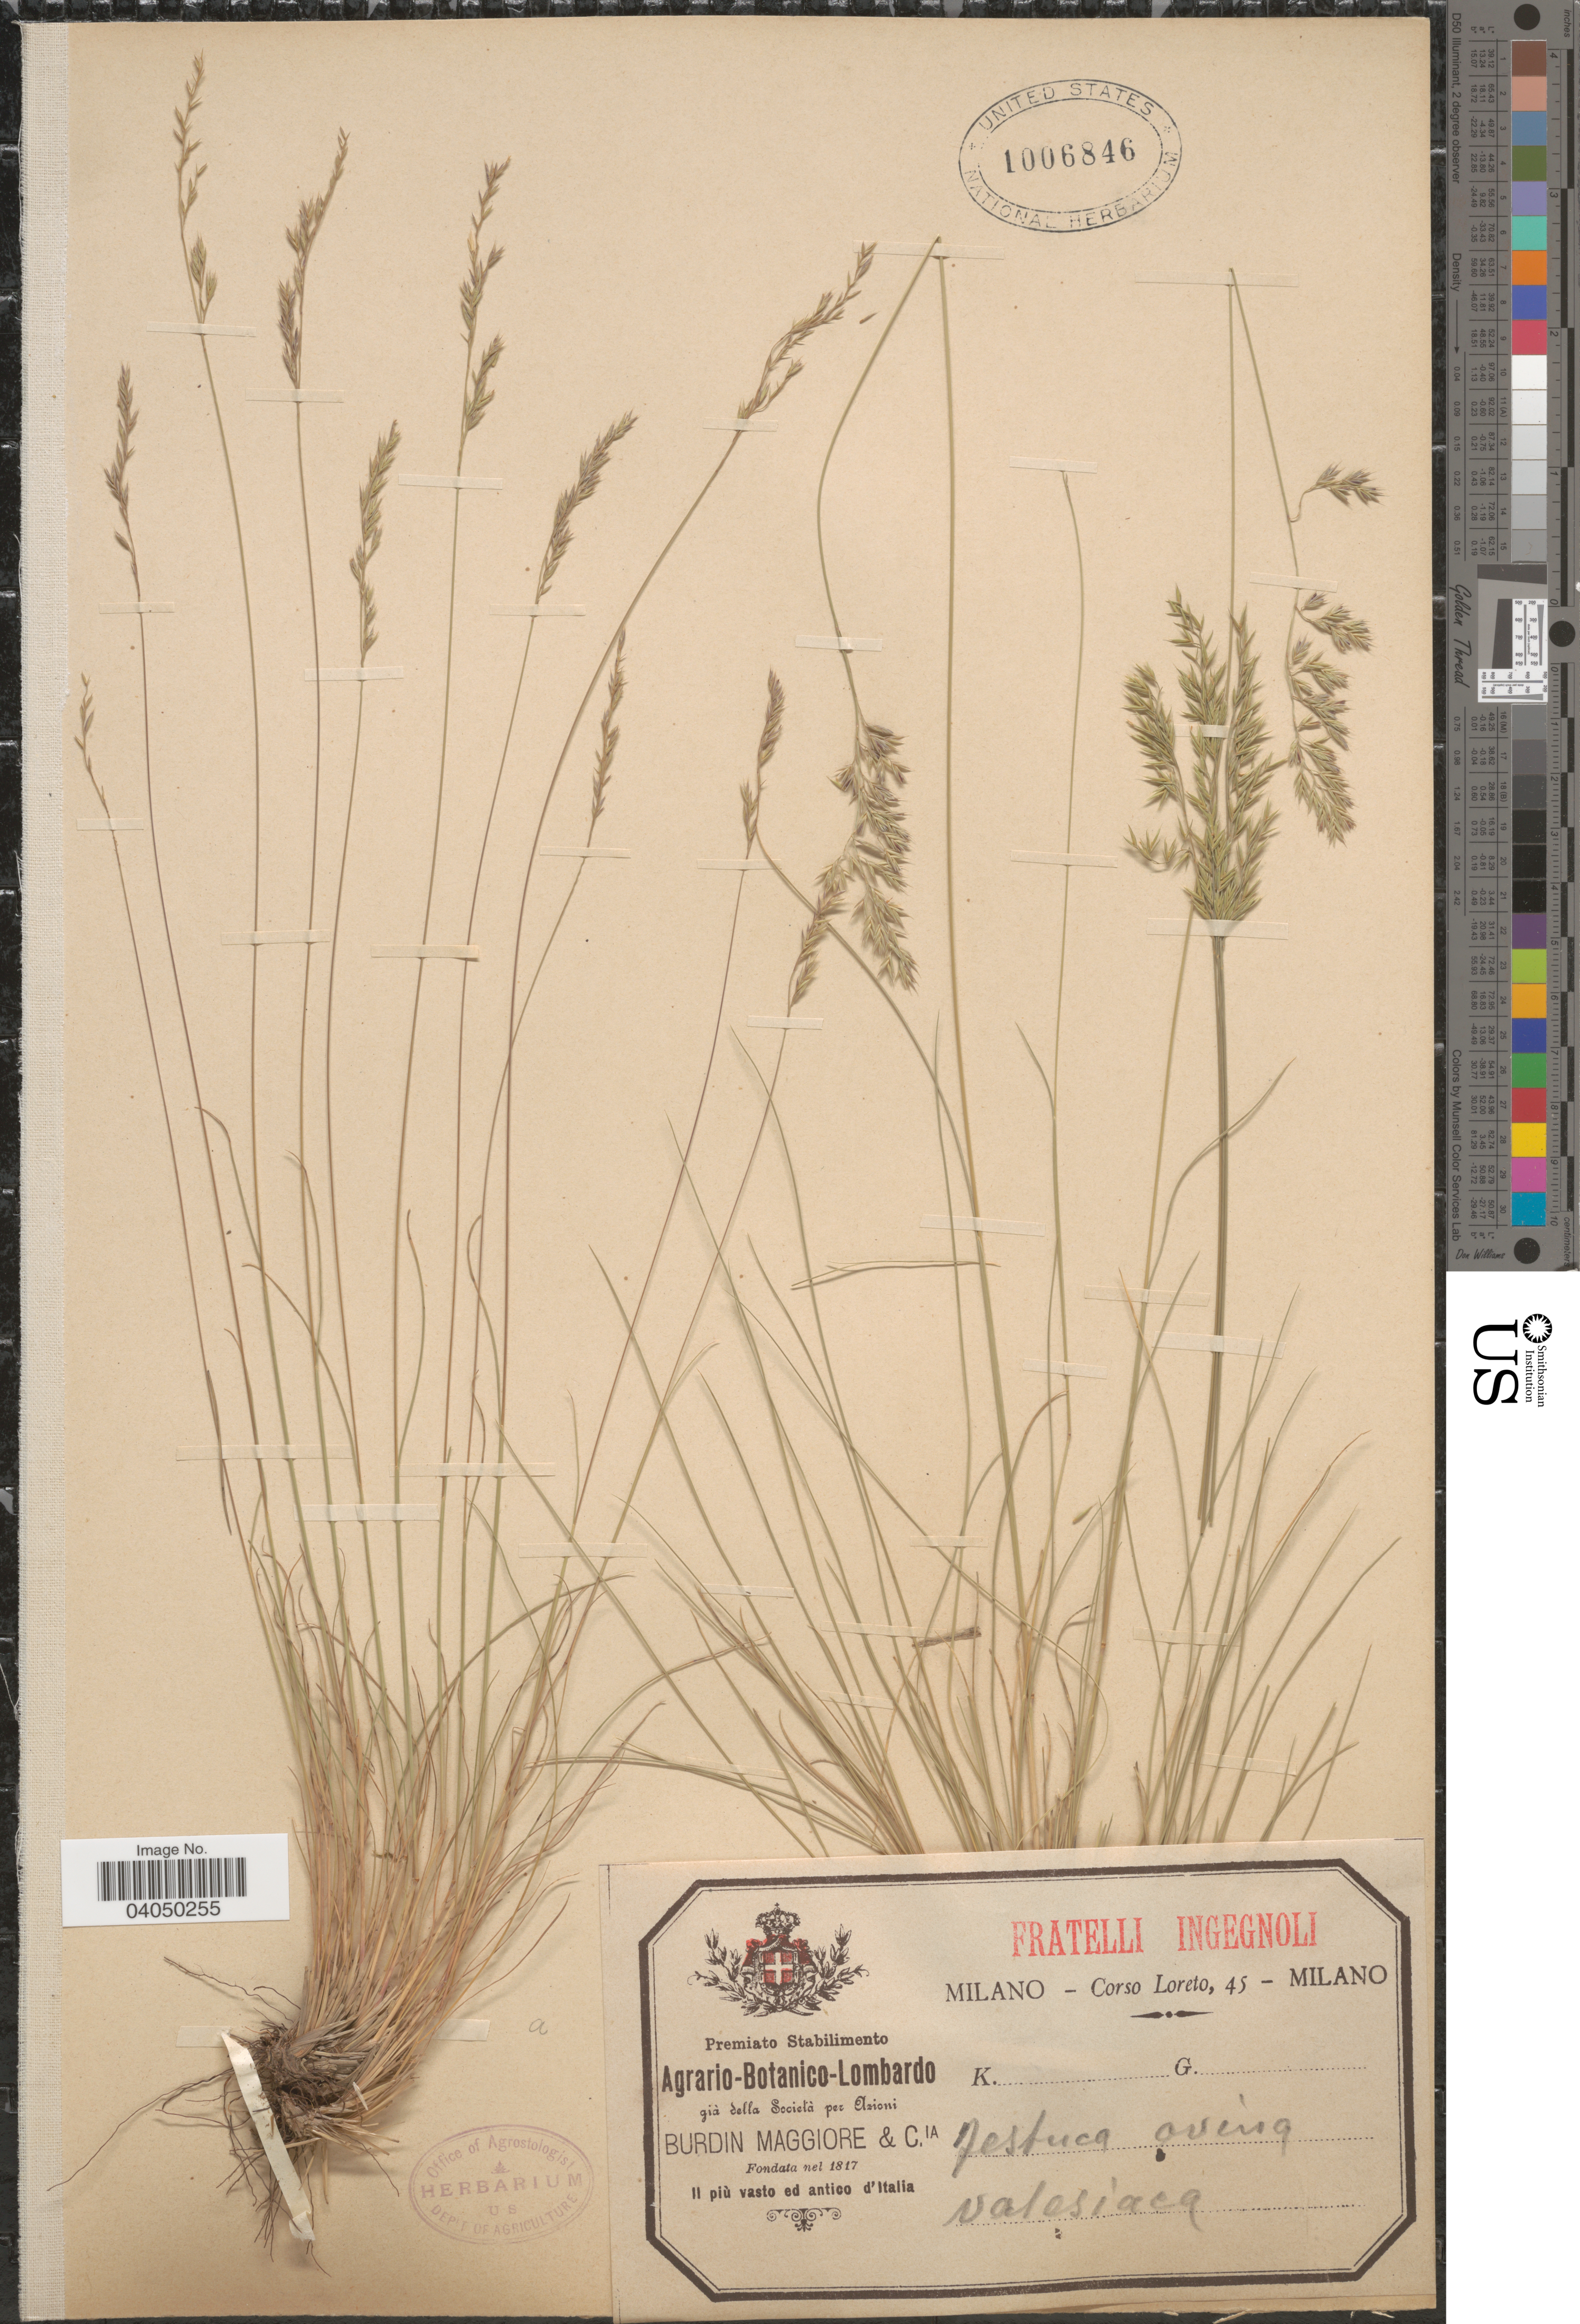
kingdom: Plantae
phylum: Tracheophyta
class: Liliopsida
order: Poales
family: Poaceae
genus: Festuca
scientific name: Festuca valesiaca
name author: Schleich. ex Gaudin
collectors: Loreto, C.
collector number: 45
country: Italy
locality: Milano.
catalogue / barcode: US 1006846